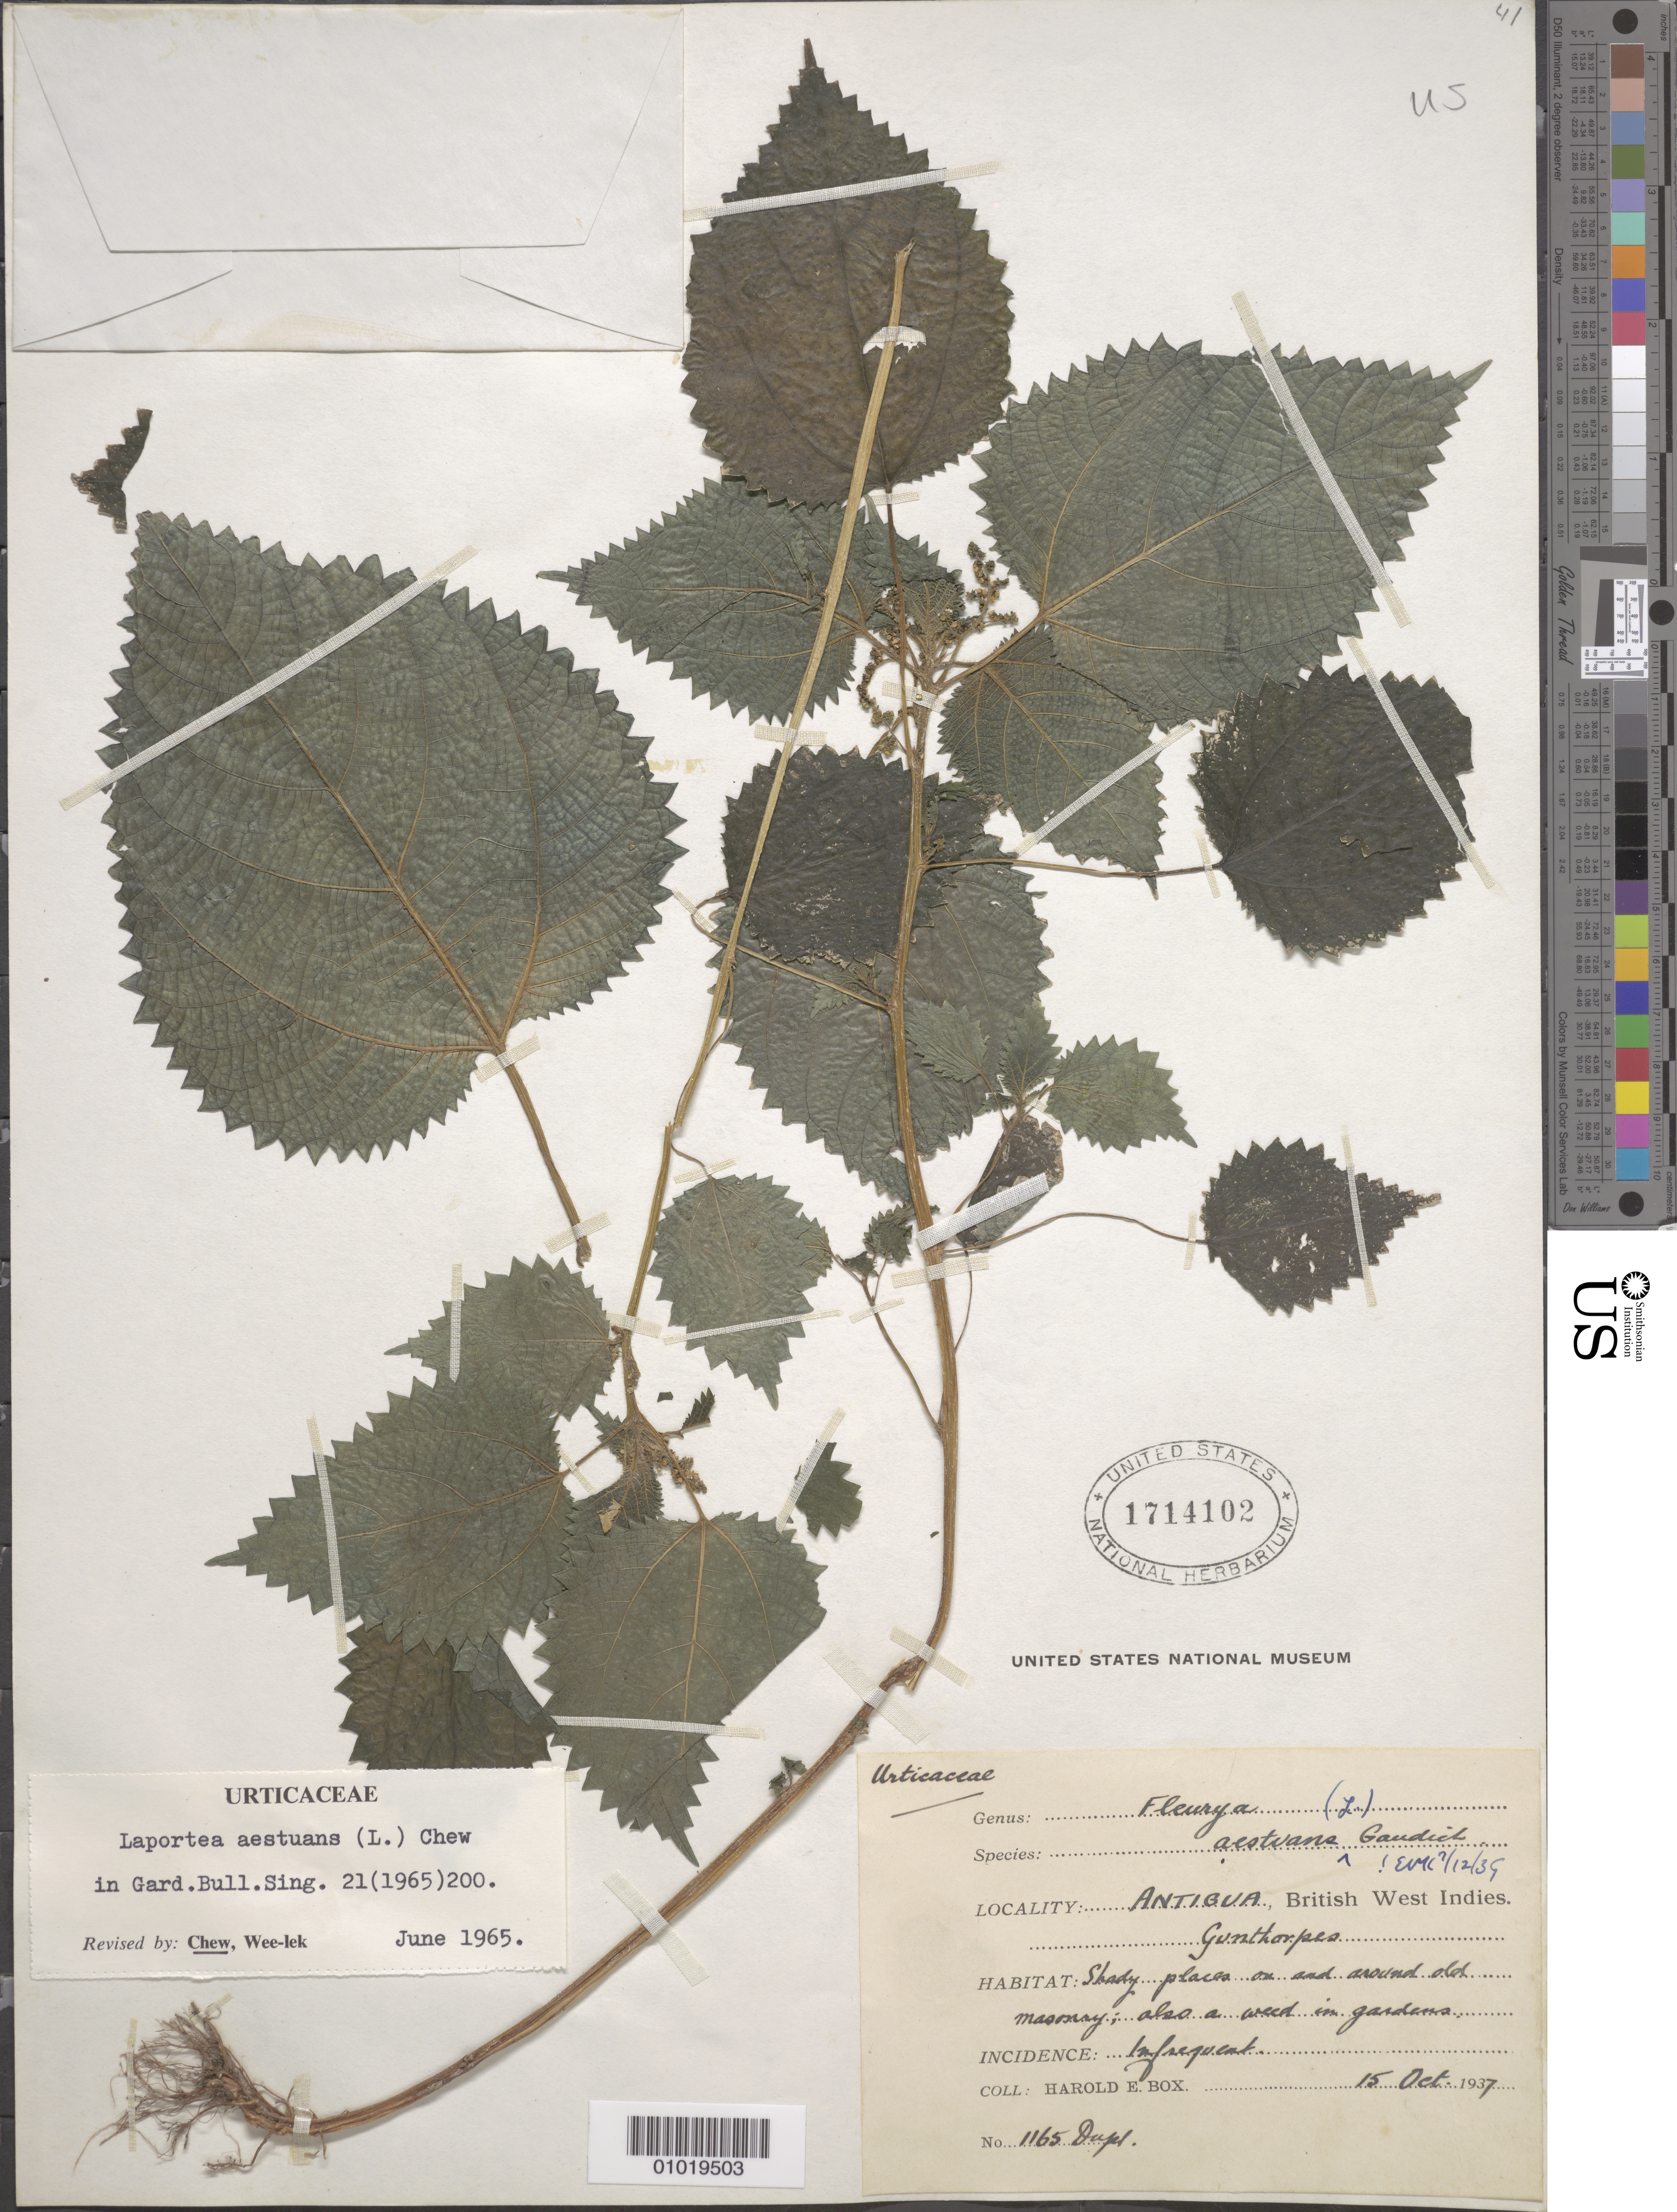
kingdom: Plantae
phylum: Tracheophyta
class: Magnoliopsida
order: Rosales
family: Urticaceae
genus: Laportea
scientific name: Laportea aestuans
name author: (L.) Chew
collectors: H. E. Box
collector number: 1165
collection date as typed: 15 Oct 1937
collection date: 1937-10-15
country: Antigua and Barbuda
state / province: Saint George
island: Antigua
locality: Gunthorpes. Shady places on and around old masonry; also a weed in gardens. Infrequent.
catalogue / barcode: US 1714102